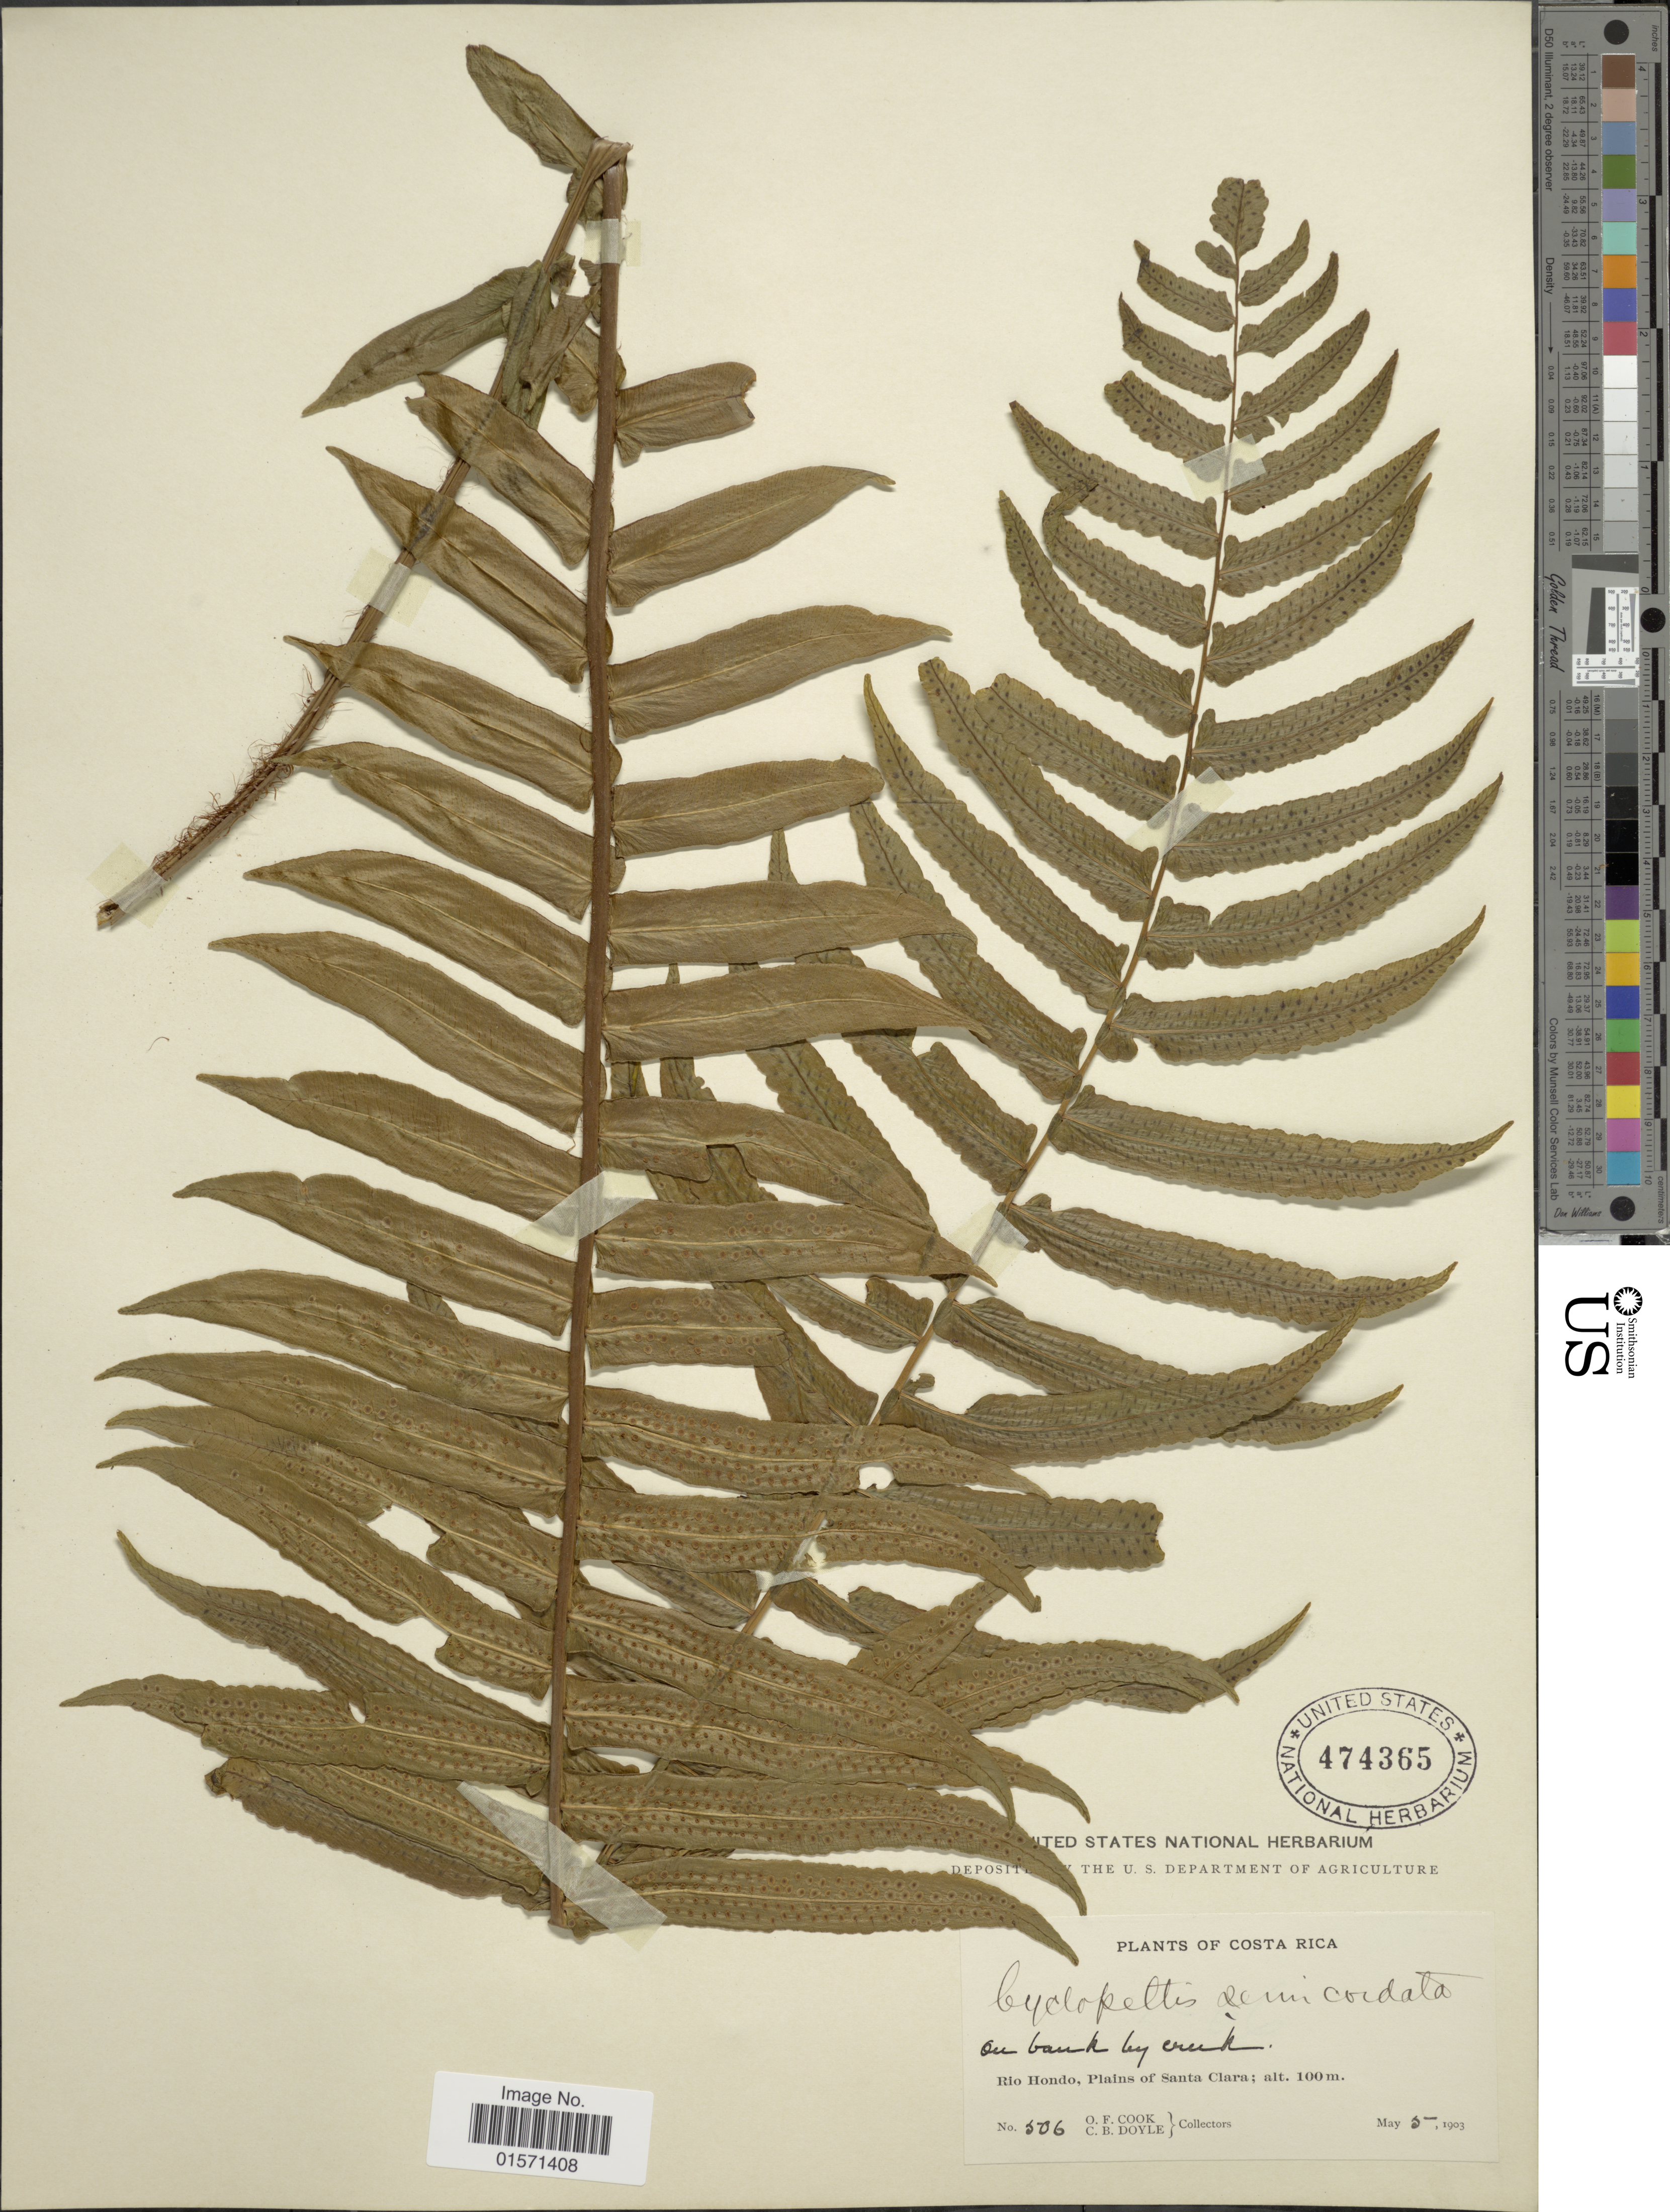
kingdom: Plantae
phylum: Tracheophyta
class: Polypodiopsida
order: Polypodiales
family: Lomariopsidaceae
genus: Cyclopeltis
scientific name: Cyclopeltis semicordata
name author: (Sw.) J. Sm.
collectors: O. F. Cook & C. Doyle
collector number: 506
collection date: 1903-05-05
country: Costa Rica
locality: On bank by creek. Rio Hondo, Plains of Santa Clara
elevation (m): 100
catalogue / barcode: US 474365